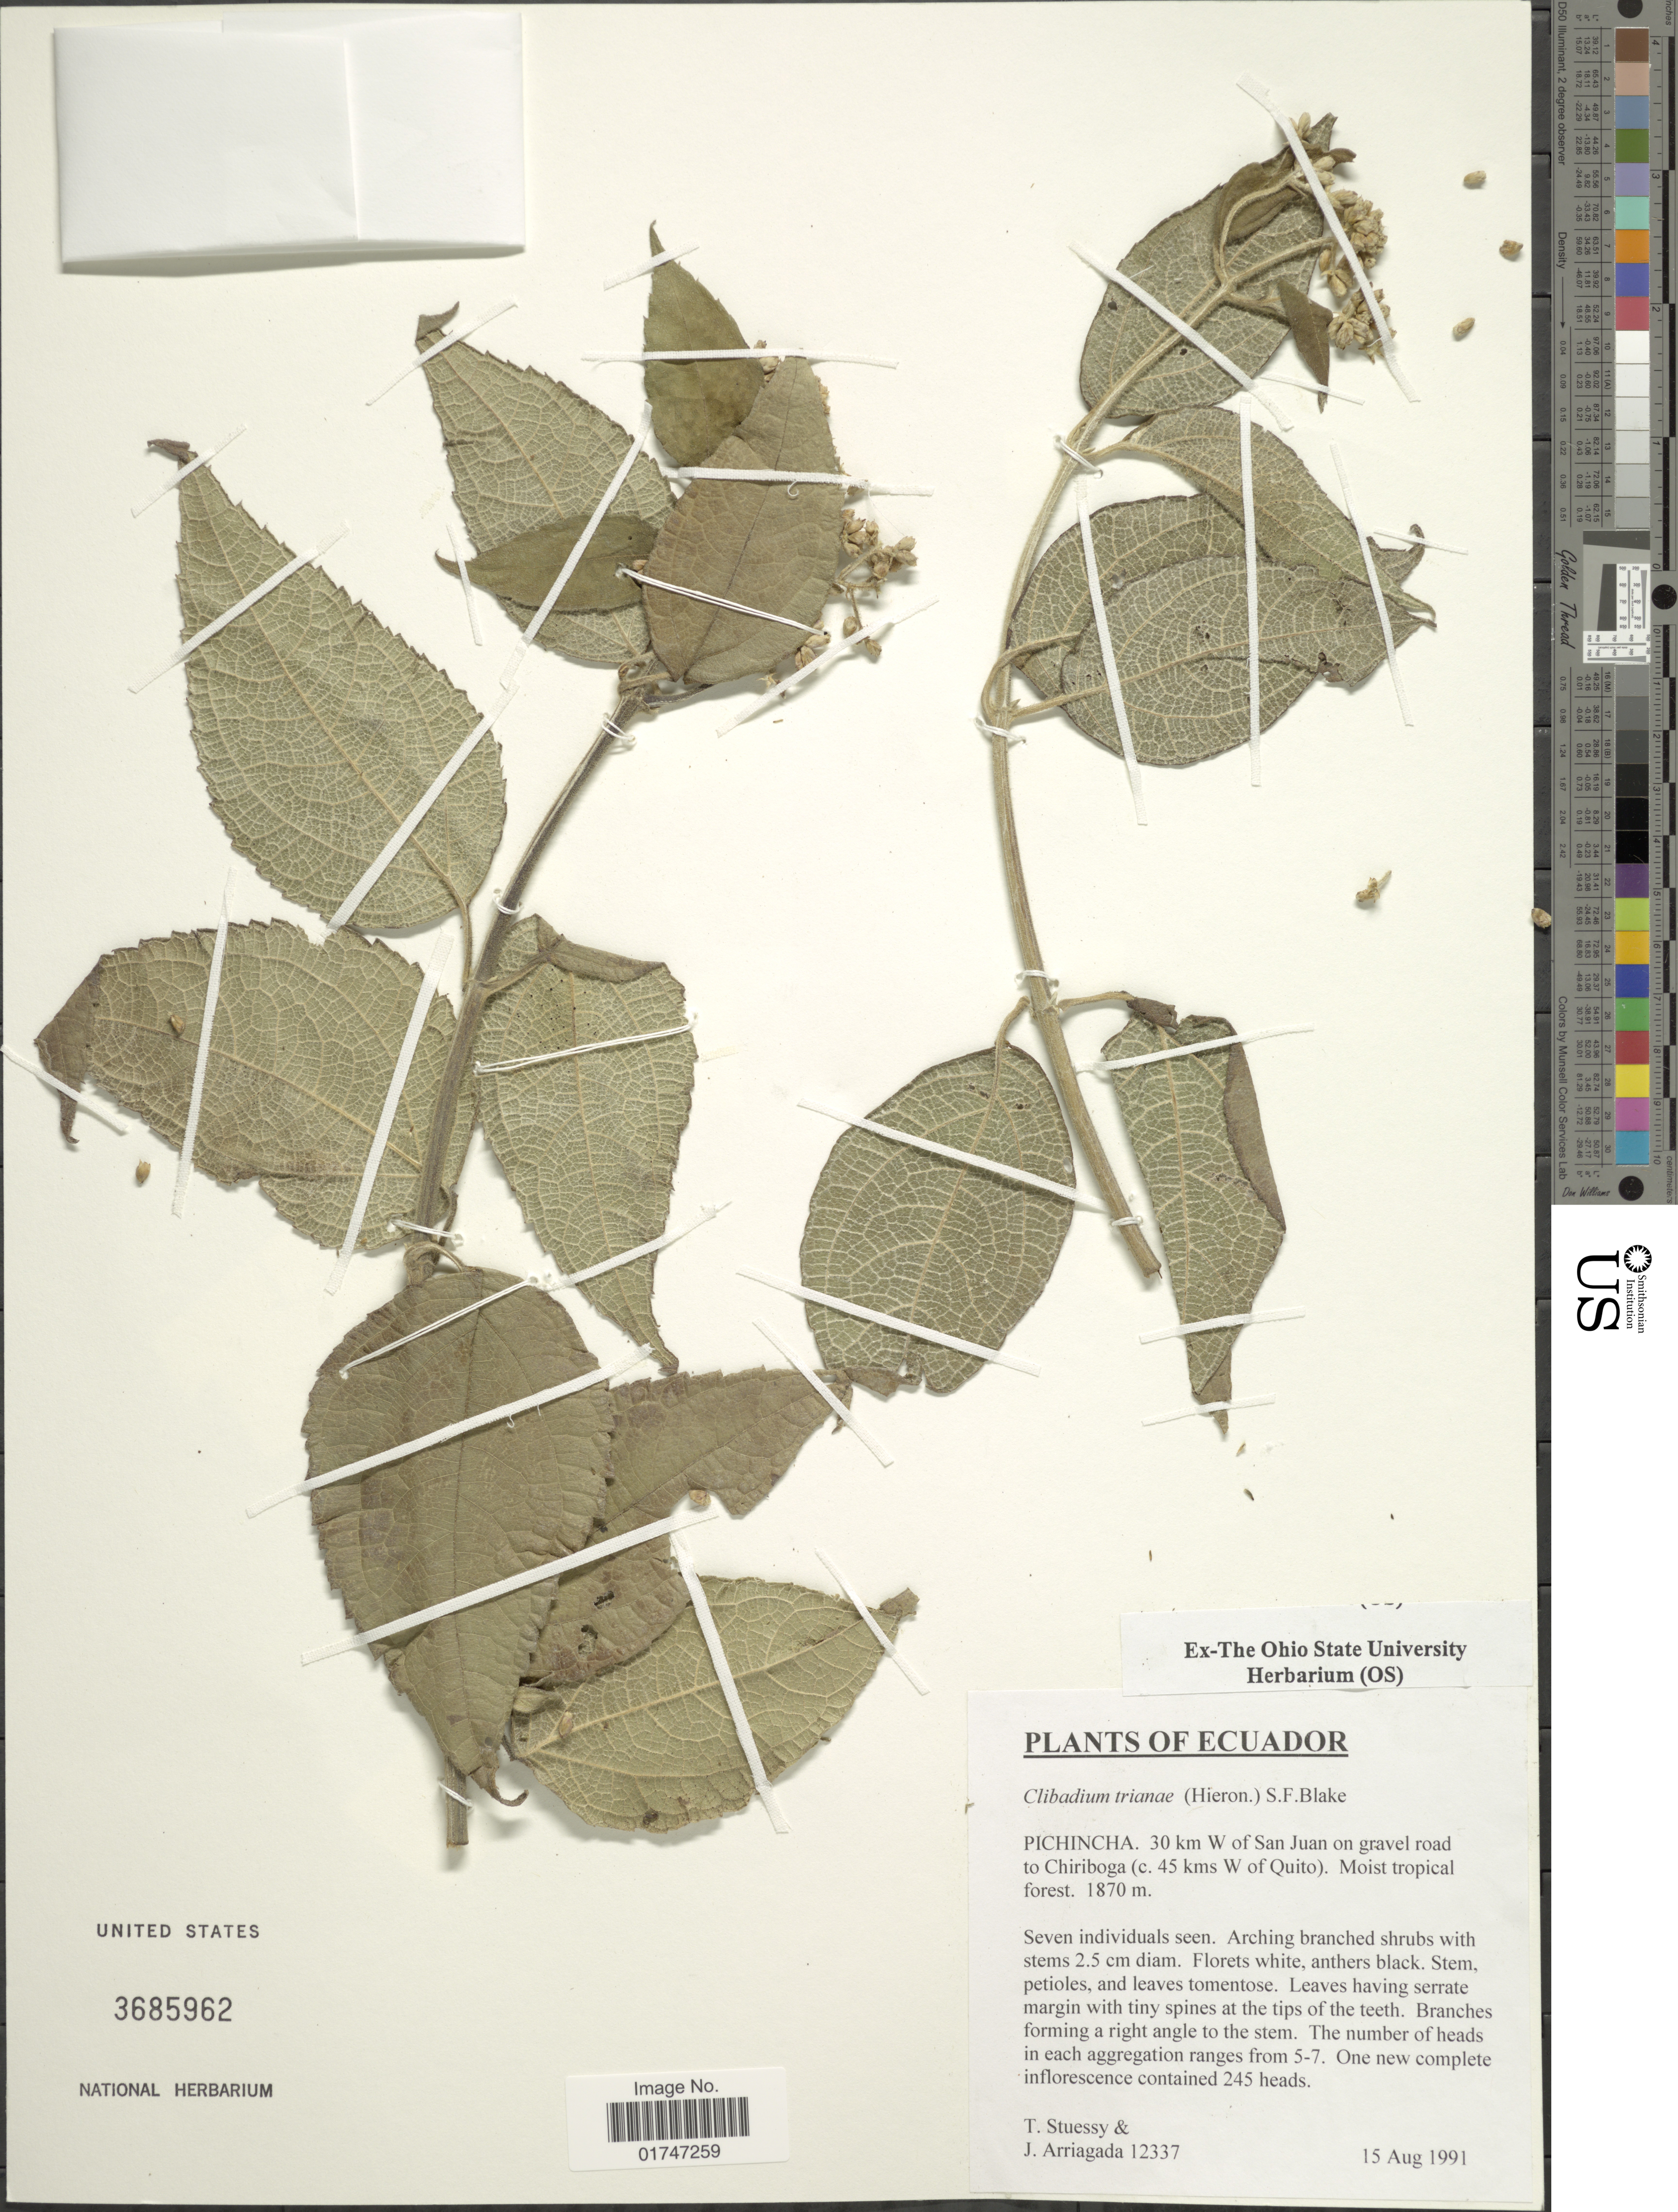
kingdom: Plantae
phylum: Tracheophyta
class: Magnoliopsida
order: Asterales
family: Asteraceae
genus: Clibadium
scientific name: Clibadium trianae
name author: (Hieron.) S.F. Blake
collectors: T. Stuessy & J. Arriagada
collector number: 12337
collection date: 1991-08-15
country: Ecuador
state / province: Pichincha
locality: Pichincha. 30 km W of San Juan on gravel road to Chiriboga (c. 45 kms W of Quito)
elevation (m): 1870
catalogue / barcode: US 3685962